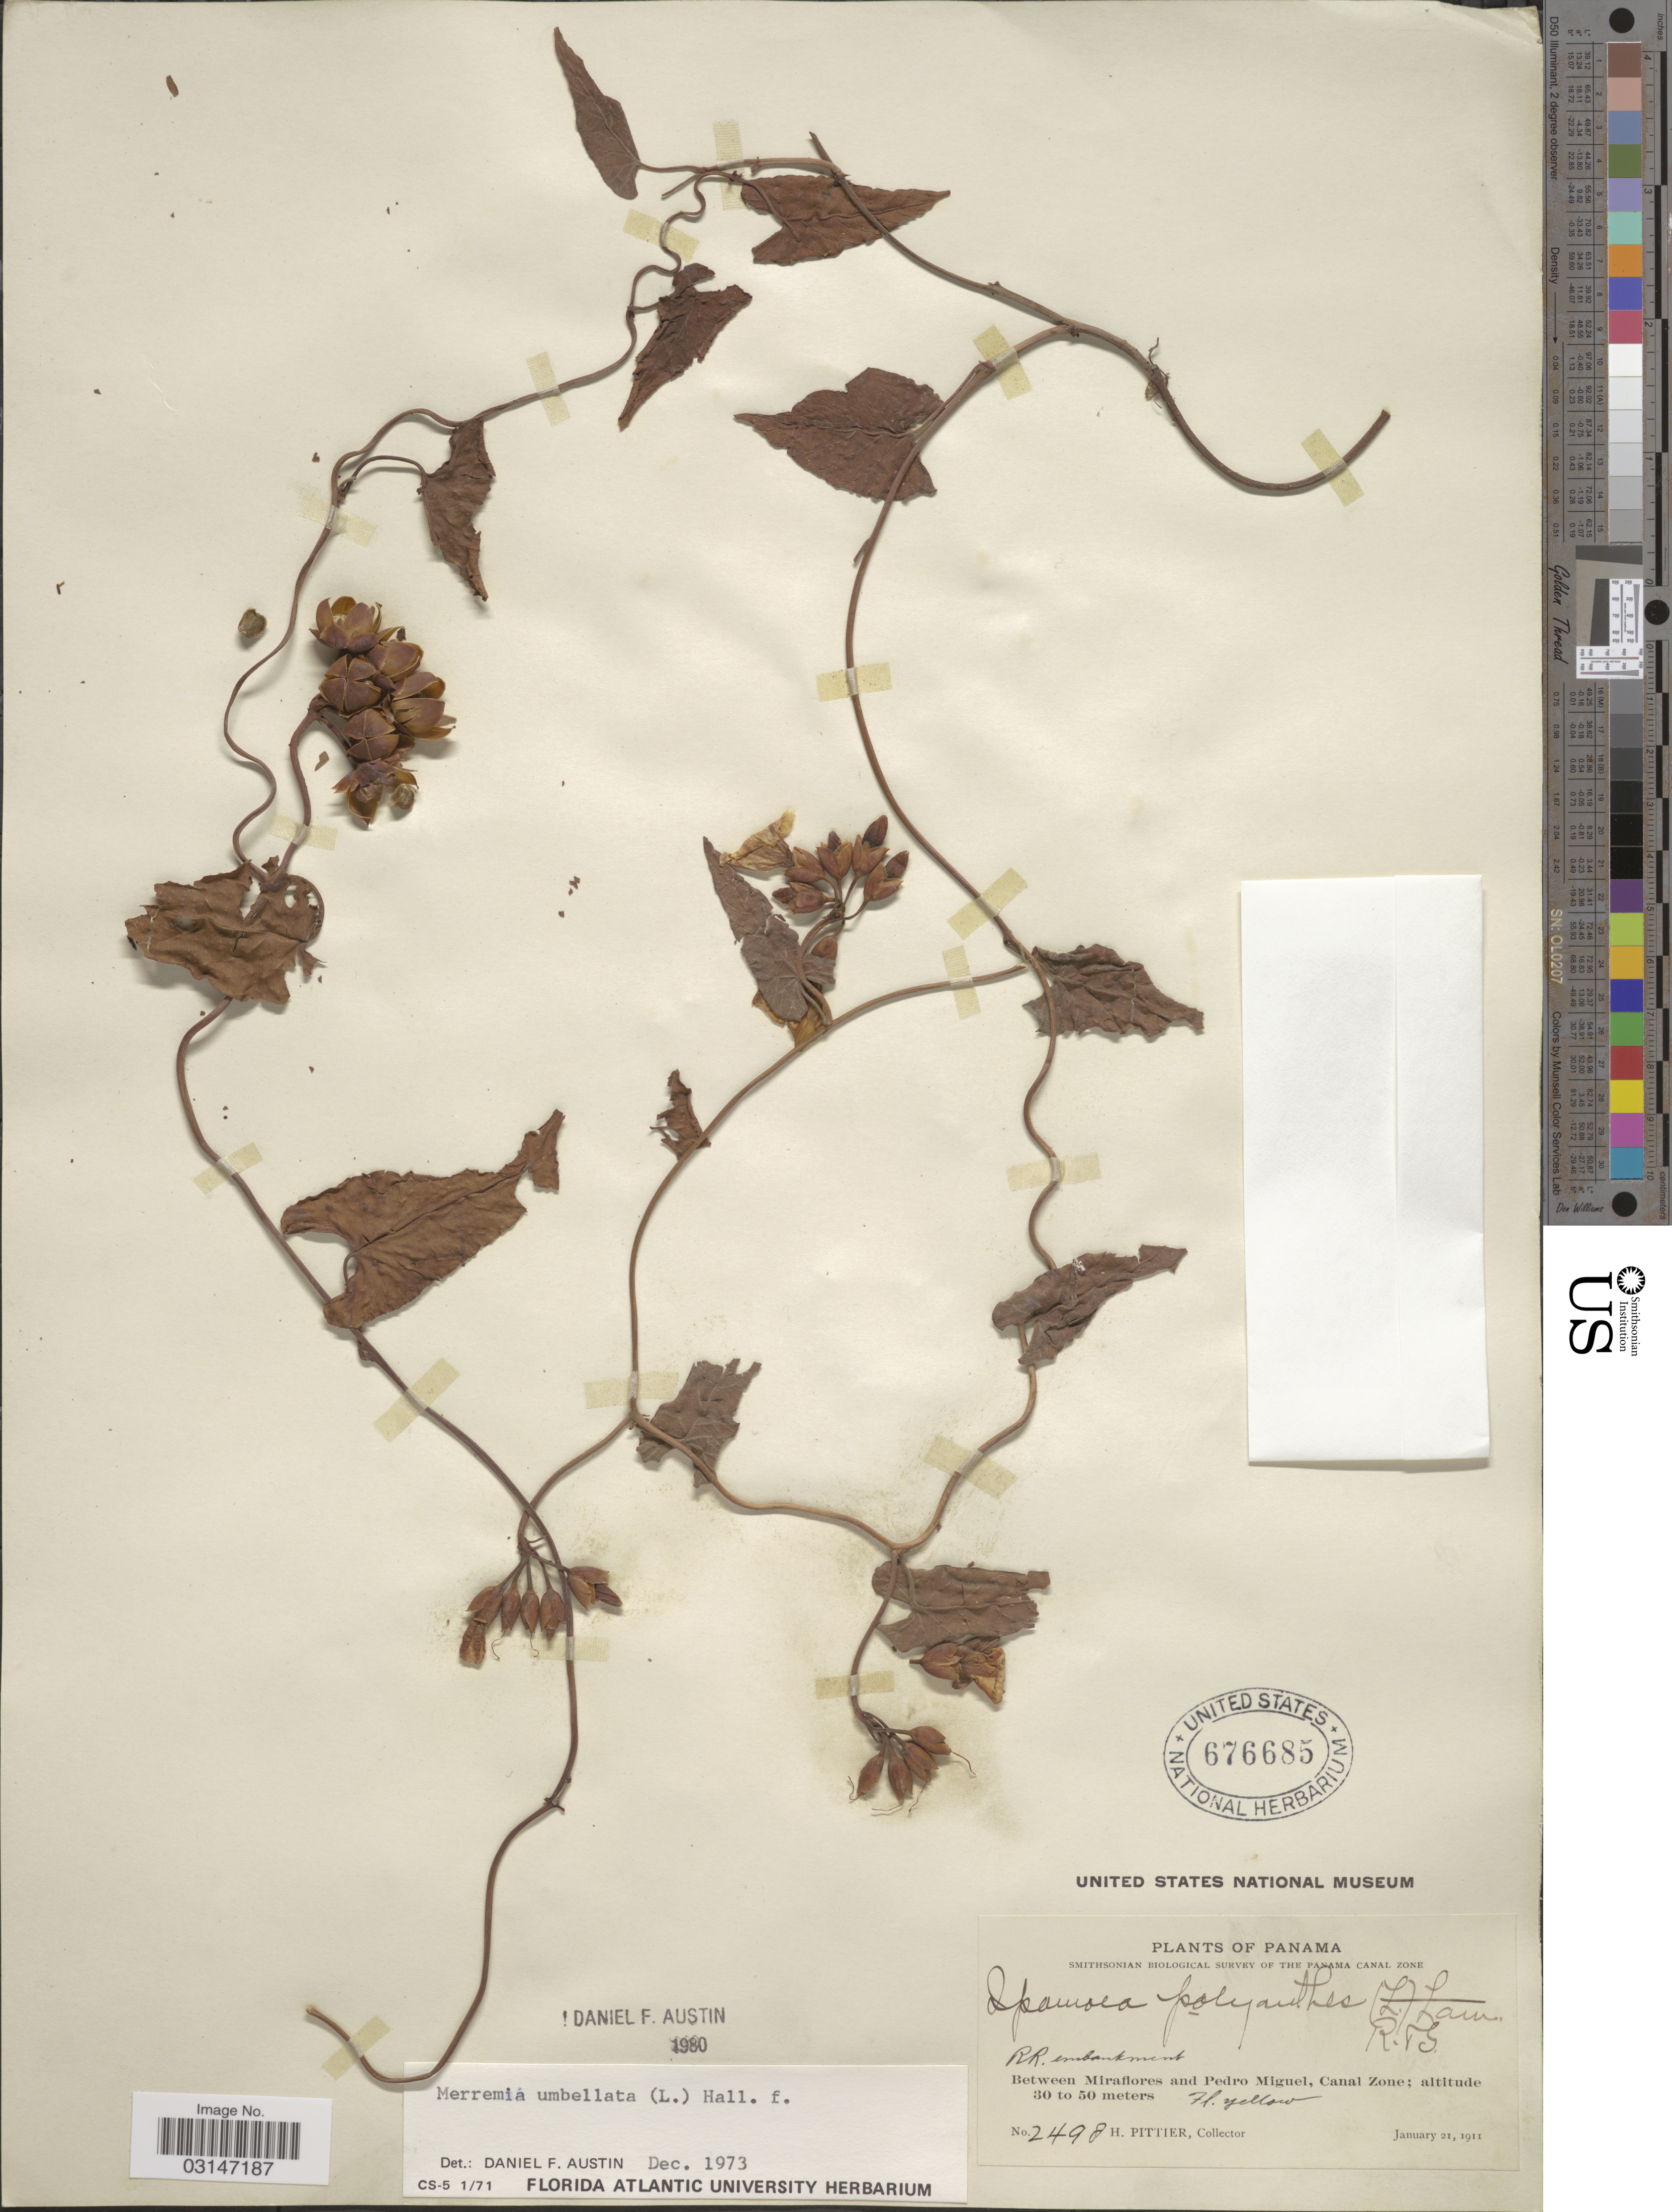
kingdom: Plantae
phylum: Tracheophyta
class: Magnoliopsida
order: Solanales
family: Convolvulaceae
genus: Camonea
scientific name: Camonea umbellata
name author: (L.) A. R. Simões & Staples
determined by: Strong, Mark T., (BOT), Smithsonian Institution - National Museum of Natural History (UNITED STATES)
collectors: H. F. Pittier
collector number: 2498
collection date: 1911-01-21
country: Panama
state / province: Panamá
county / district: Canal Zone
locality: The Panama Canal Zone, RR embankment, Between Miraflores and Pedro Miguel, Canal Zone.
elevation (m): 30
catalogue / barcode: US 676685